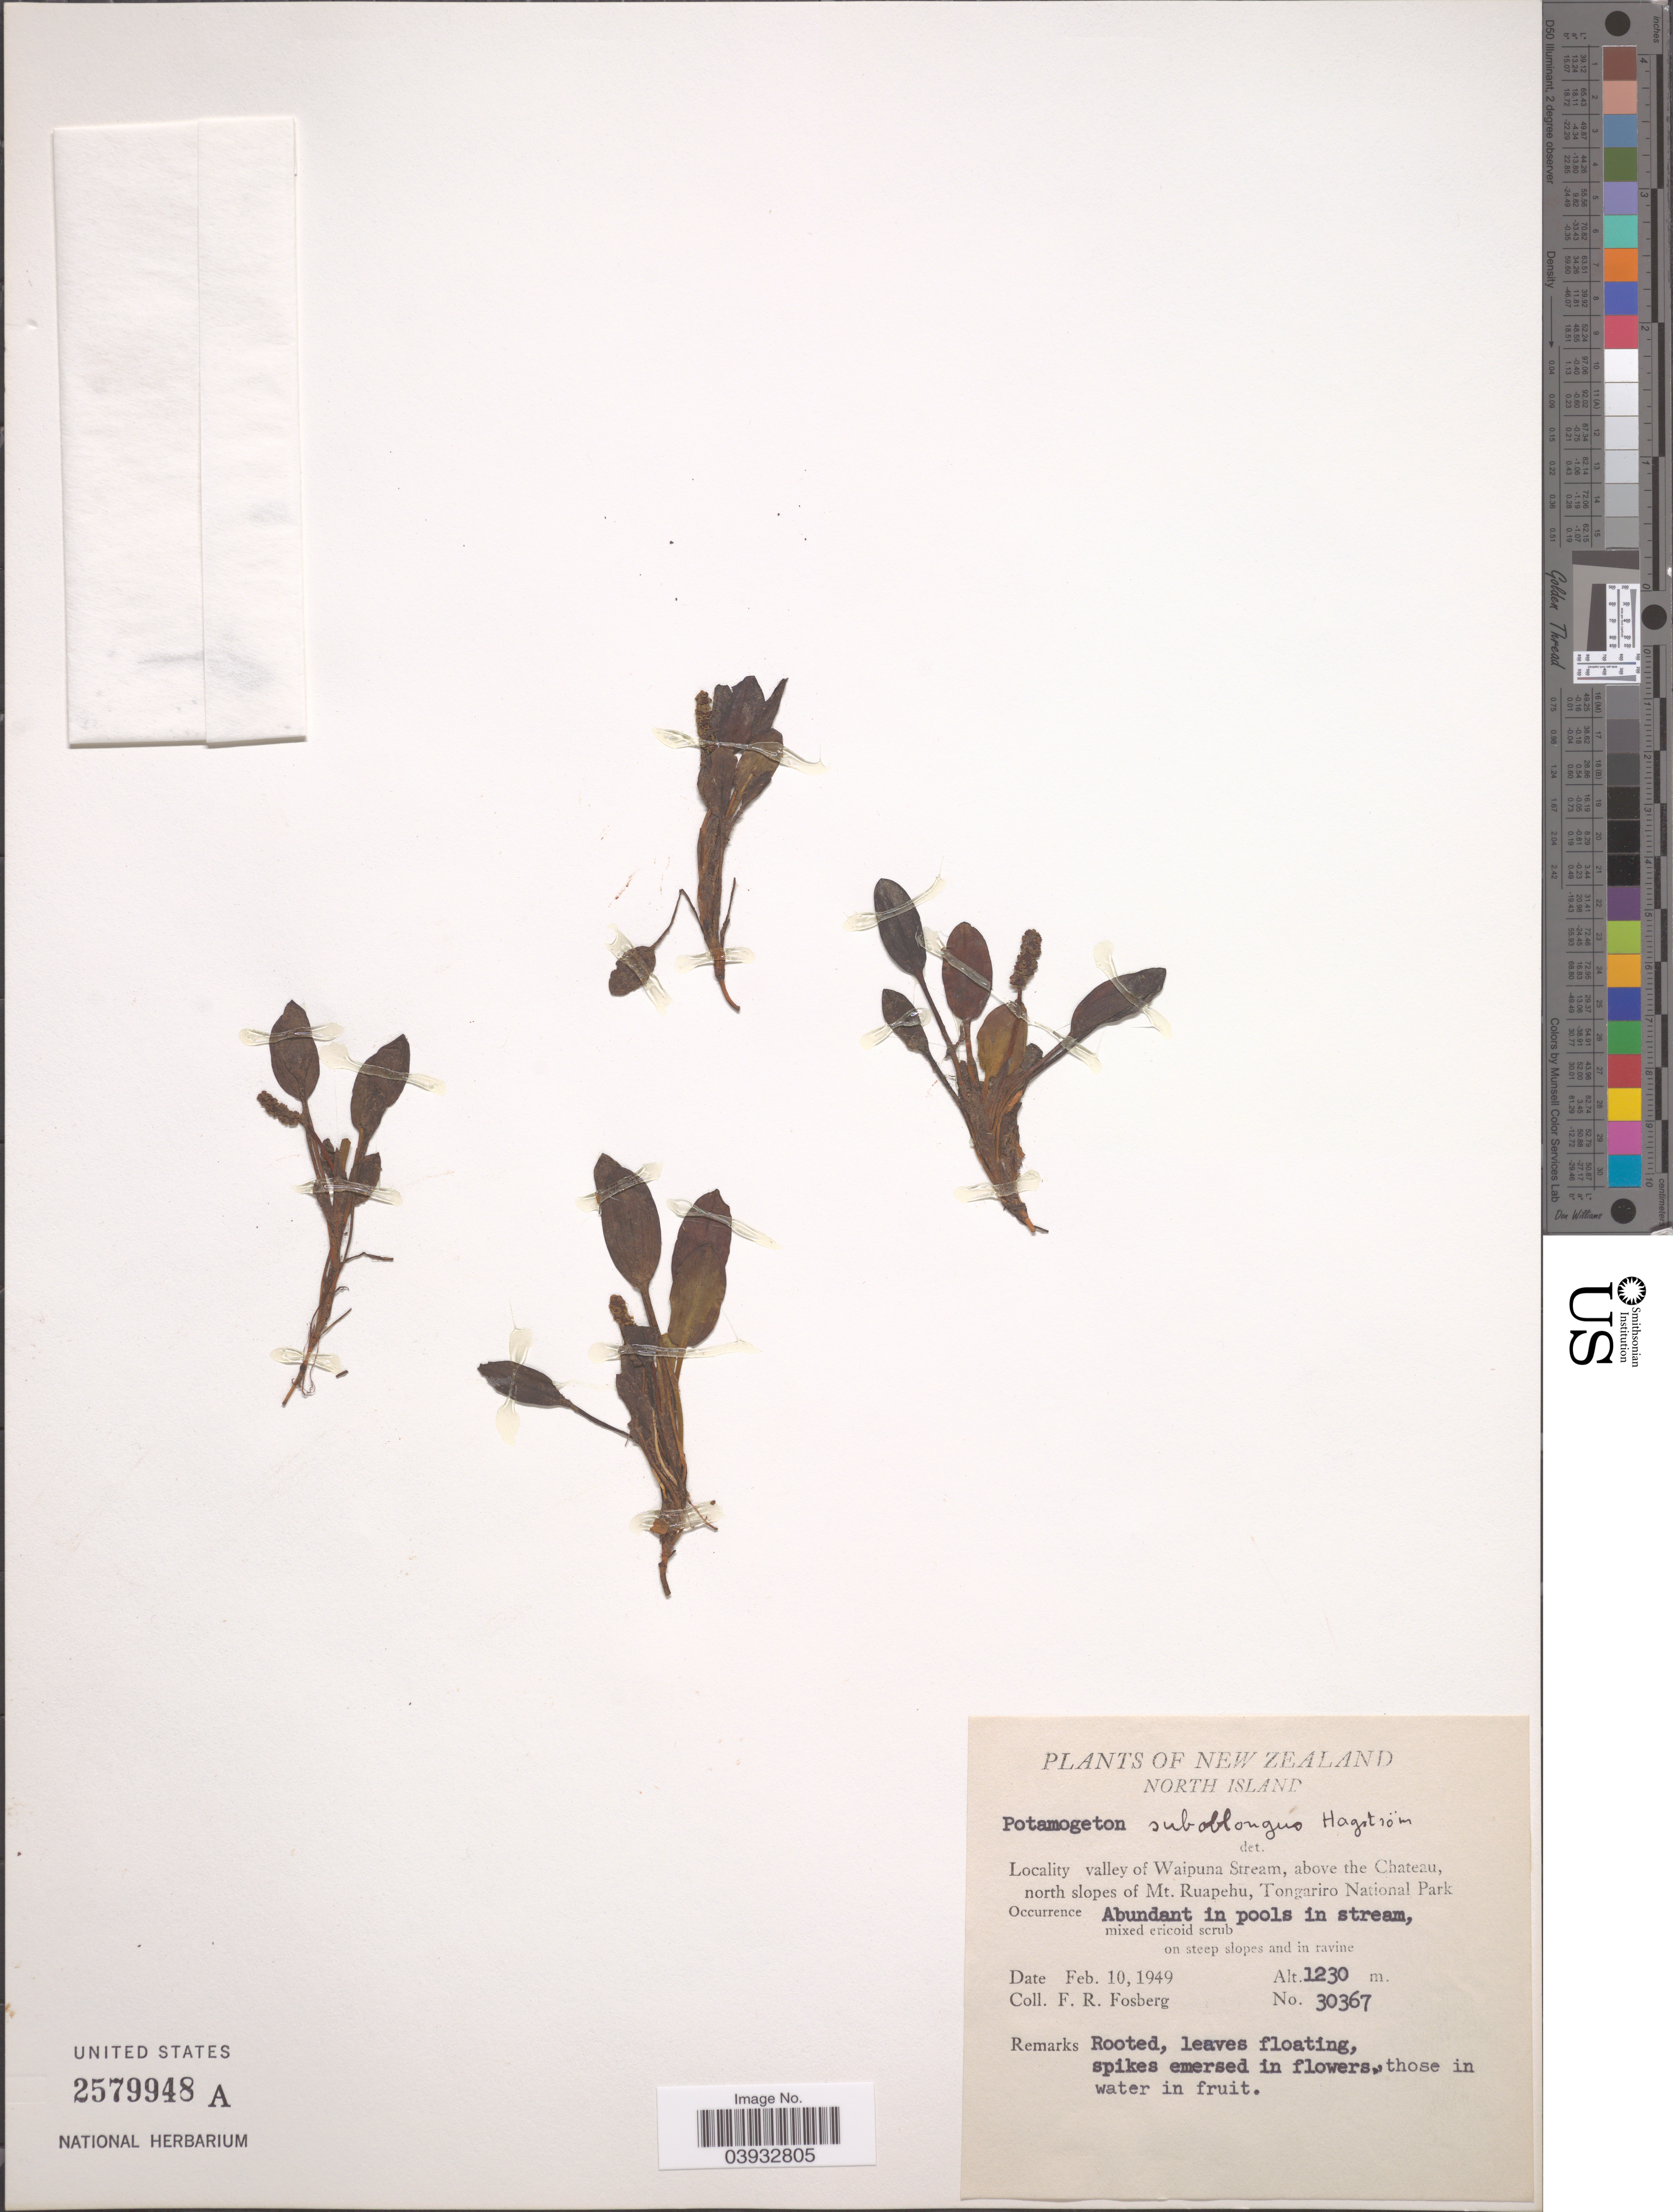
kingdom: Plantae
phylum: Tracheophyta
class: Liliopsida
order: Alismatales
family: Potamogetonaceae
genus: Potamogeton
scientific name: Potamogeton suboblongus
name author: Hagstr.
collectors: F. R. Fosberg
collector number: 30367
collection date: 1949-02-10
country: New Zealand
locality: North Island. Valley of Waipuna Stream, above the Chateau, north slopes of Mt. Ruapehu, Tongariro National Park.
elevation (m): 1230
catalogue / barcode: US 2579948A